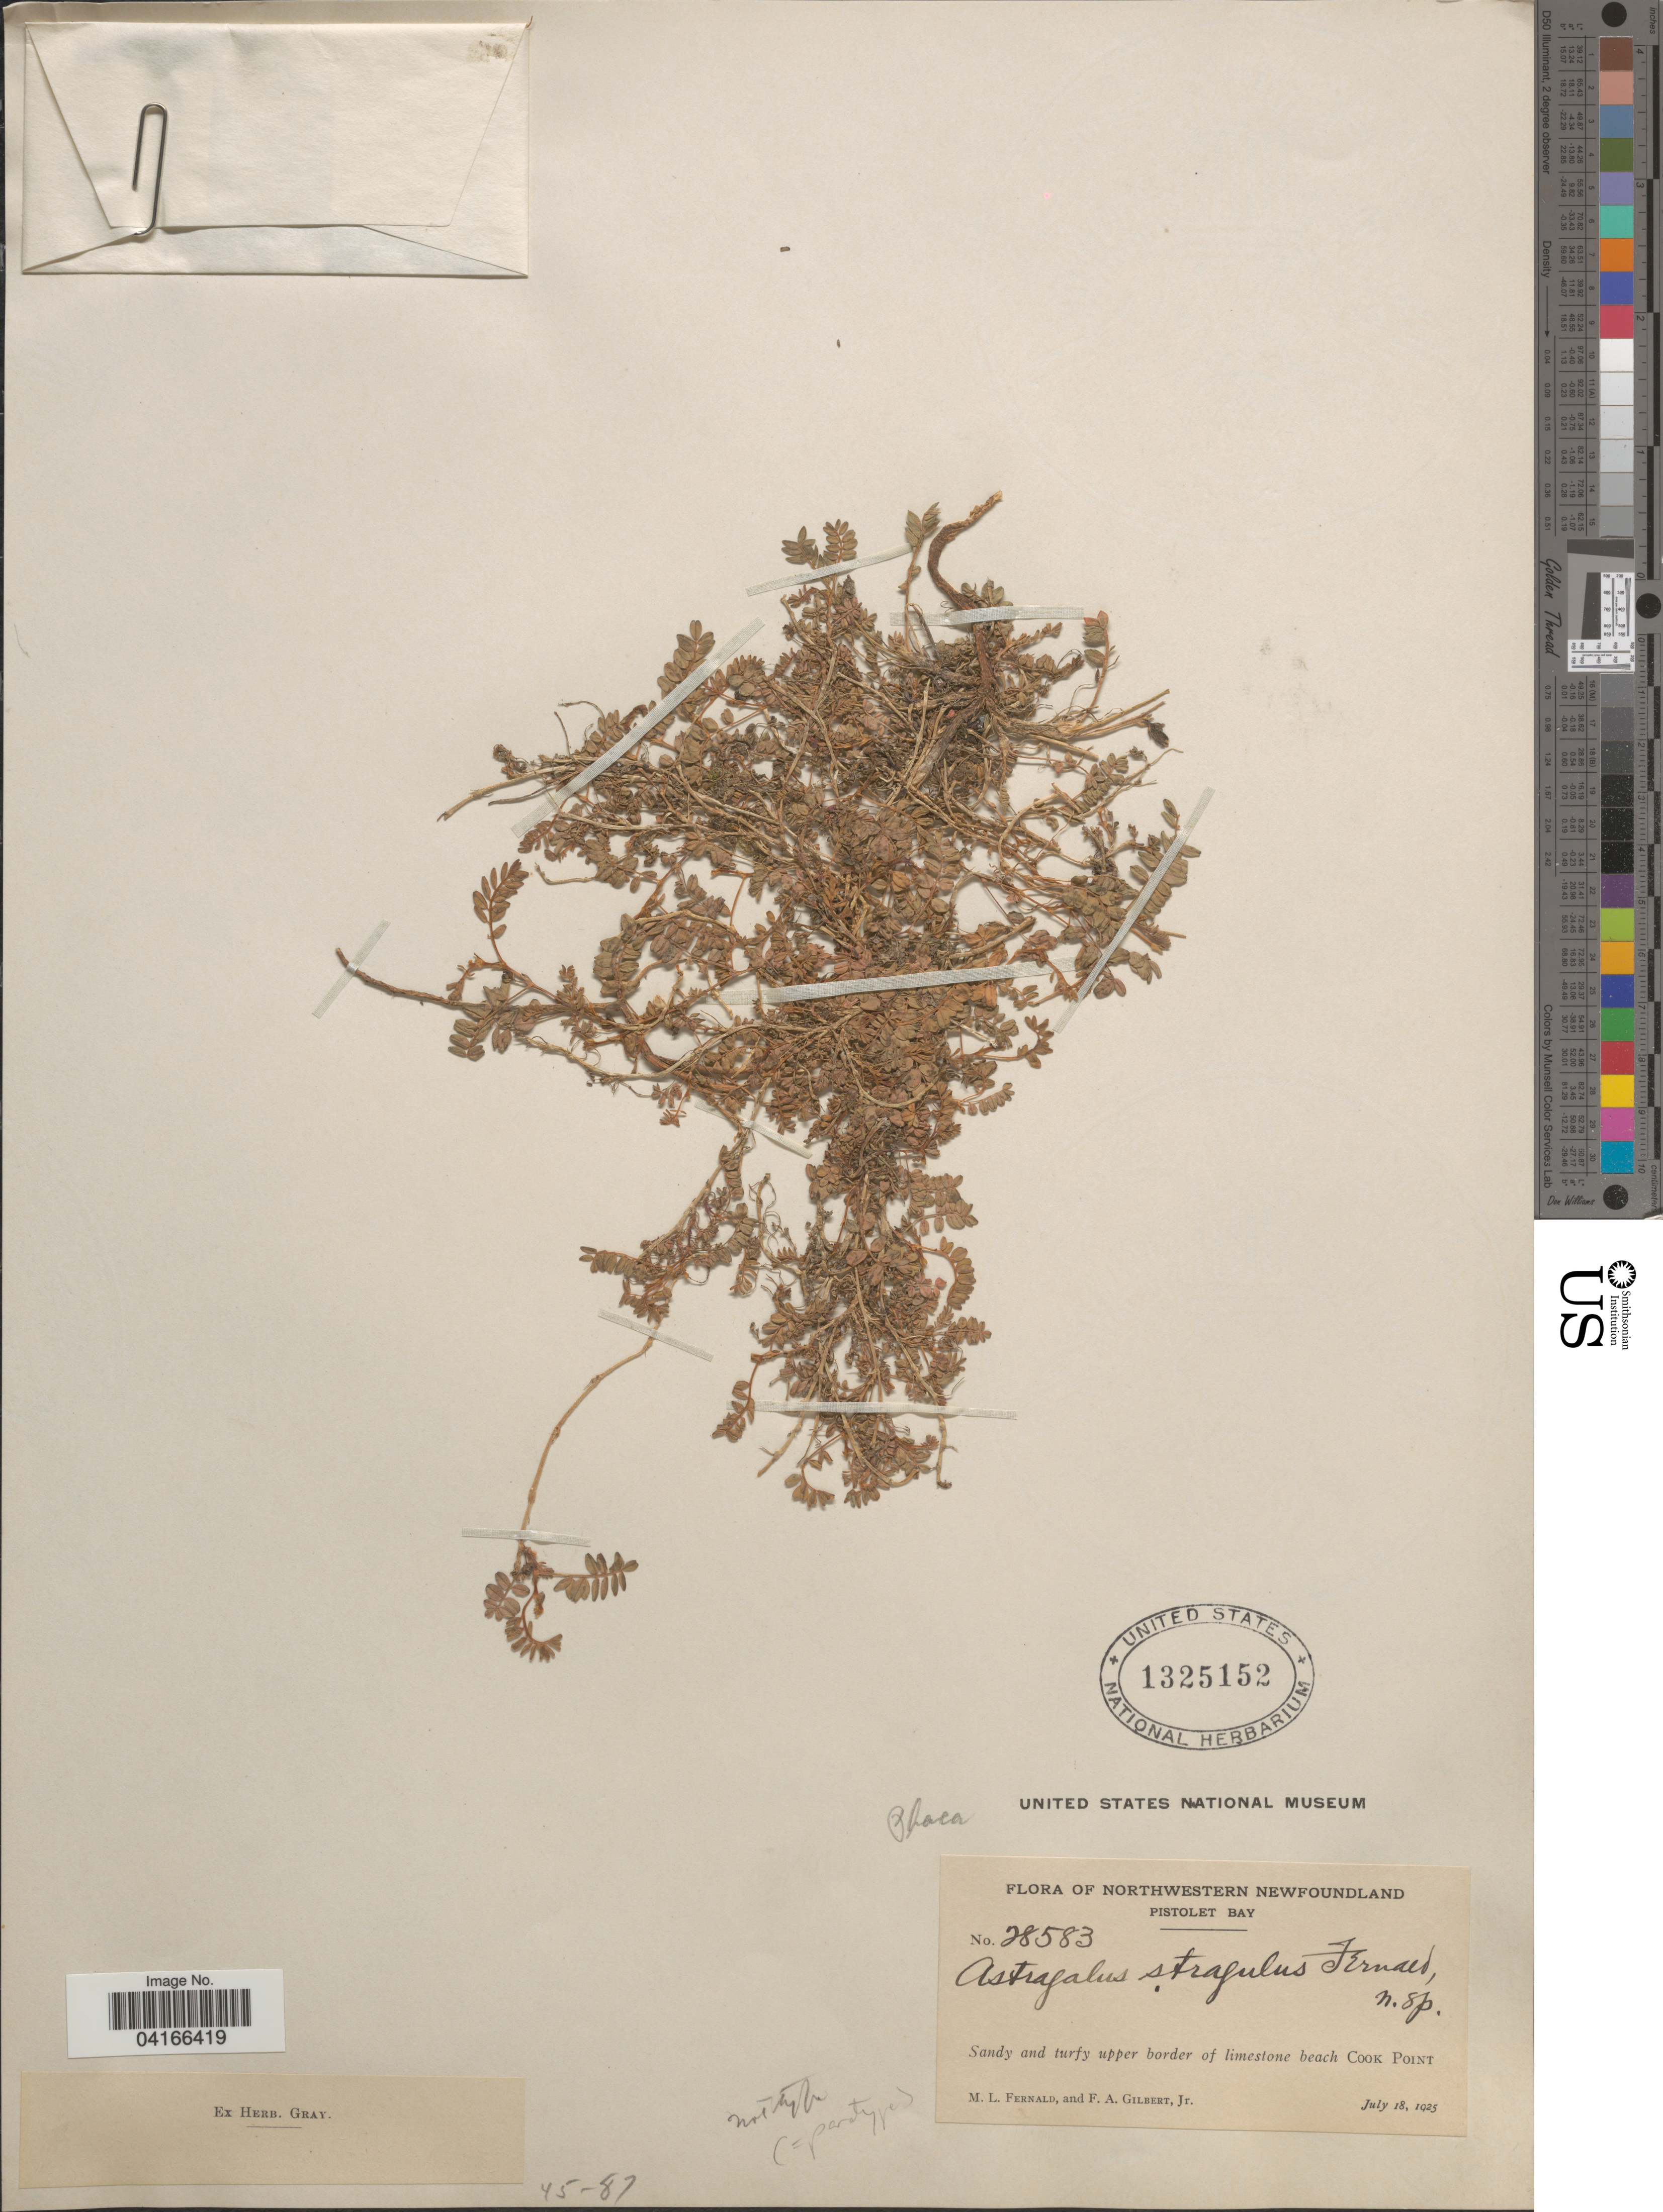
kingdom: Plantae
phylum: Tracheophyta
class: Magnoliopsida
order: Fabales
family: Fabaceae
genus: Astragalus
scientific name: Astragalus bodinii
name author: E. Sheld.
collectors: M. L. Fernald & F. A. Gilbert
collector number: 28583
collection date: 1925-07-18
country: Canada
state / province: Newfoundland and Labrador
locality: Northwestern Newfoundland. Pistolet Bay. Beach Cook Point.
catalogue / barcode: US 1325152